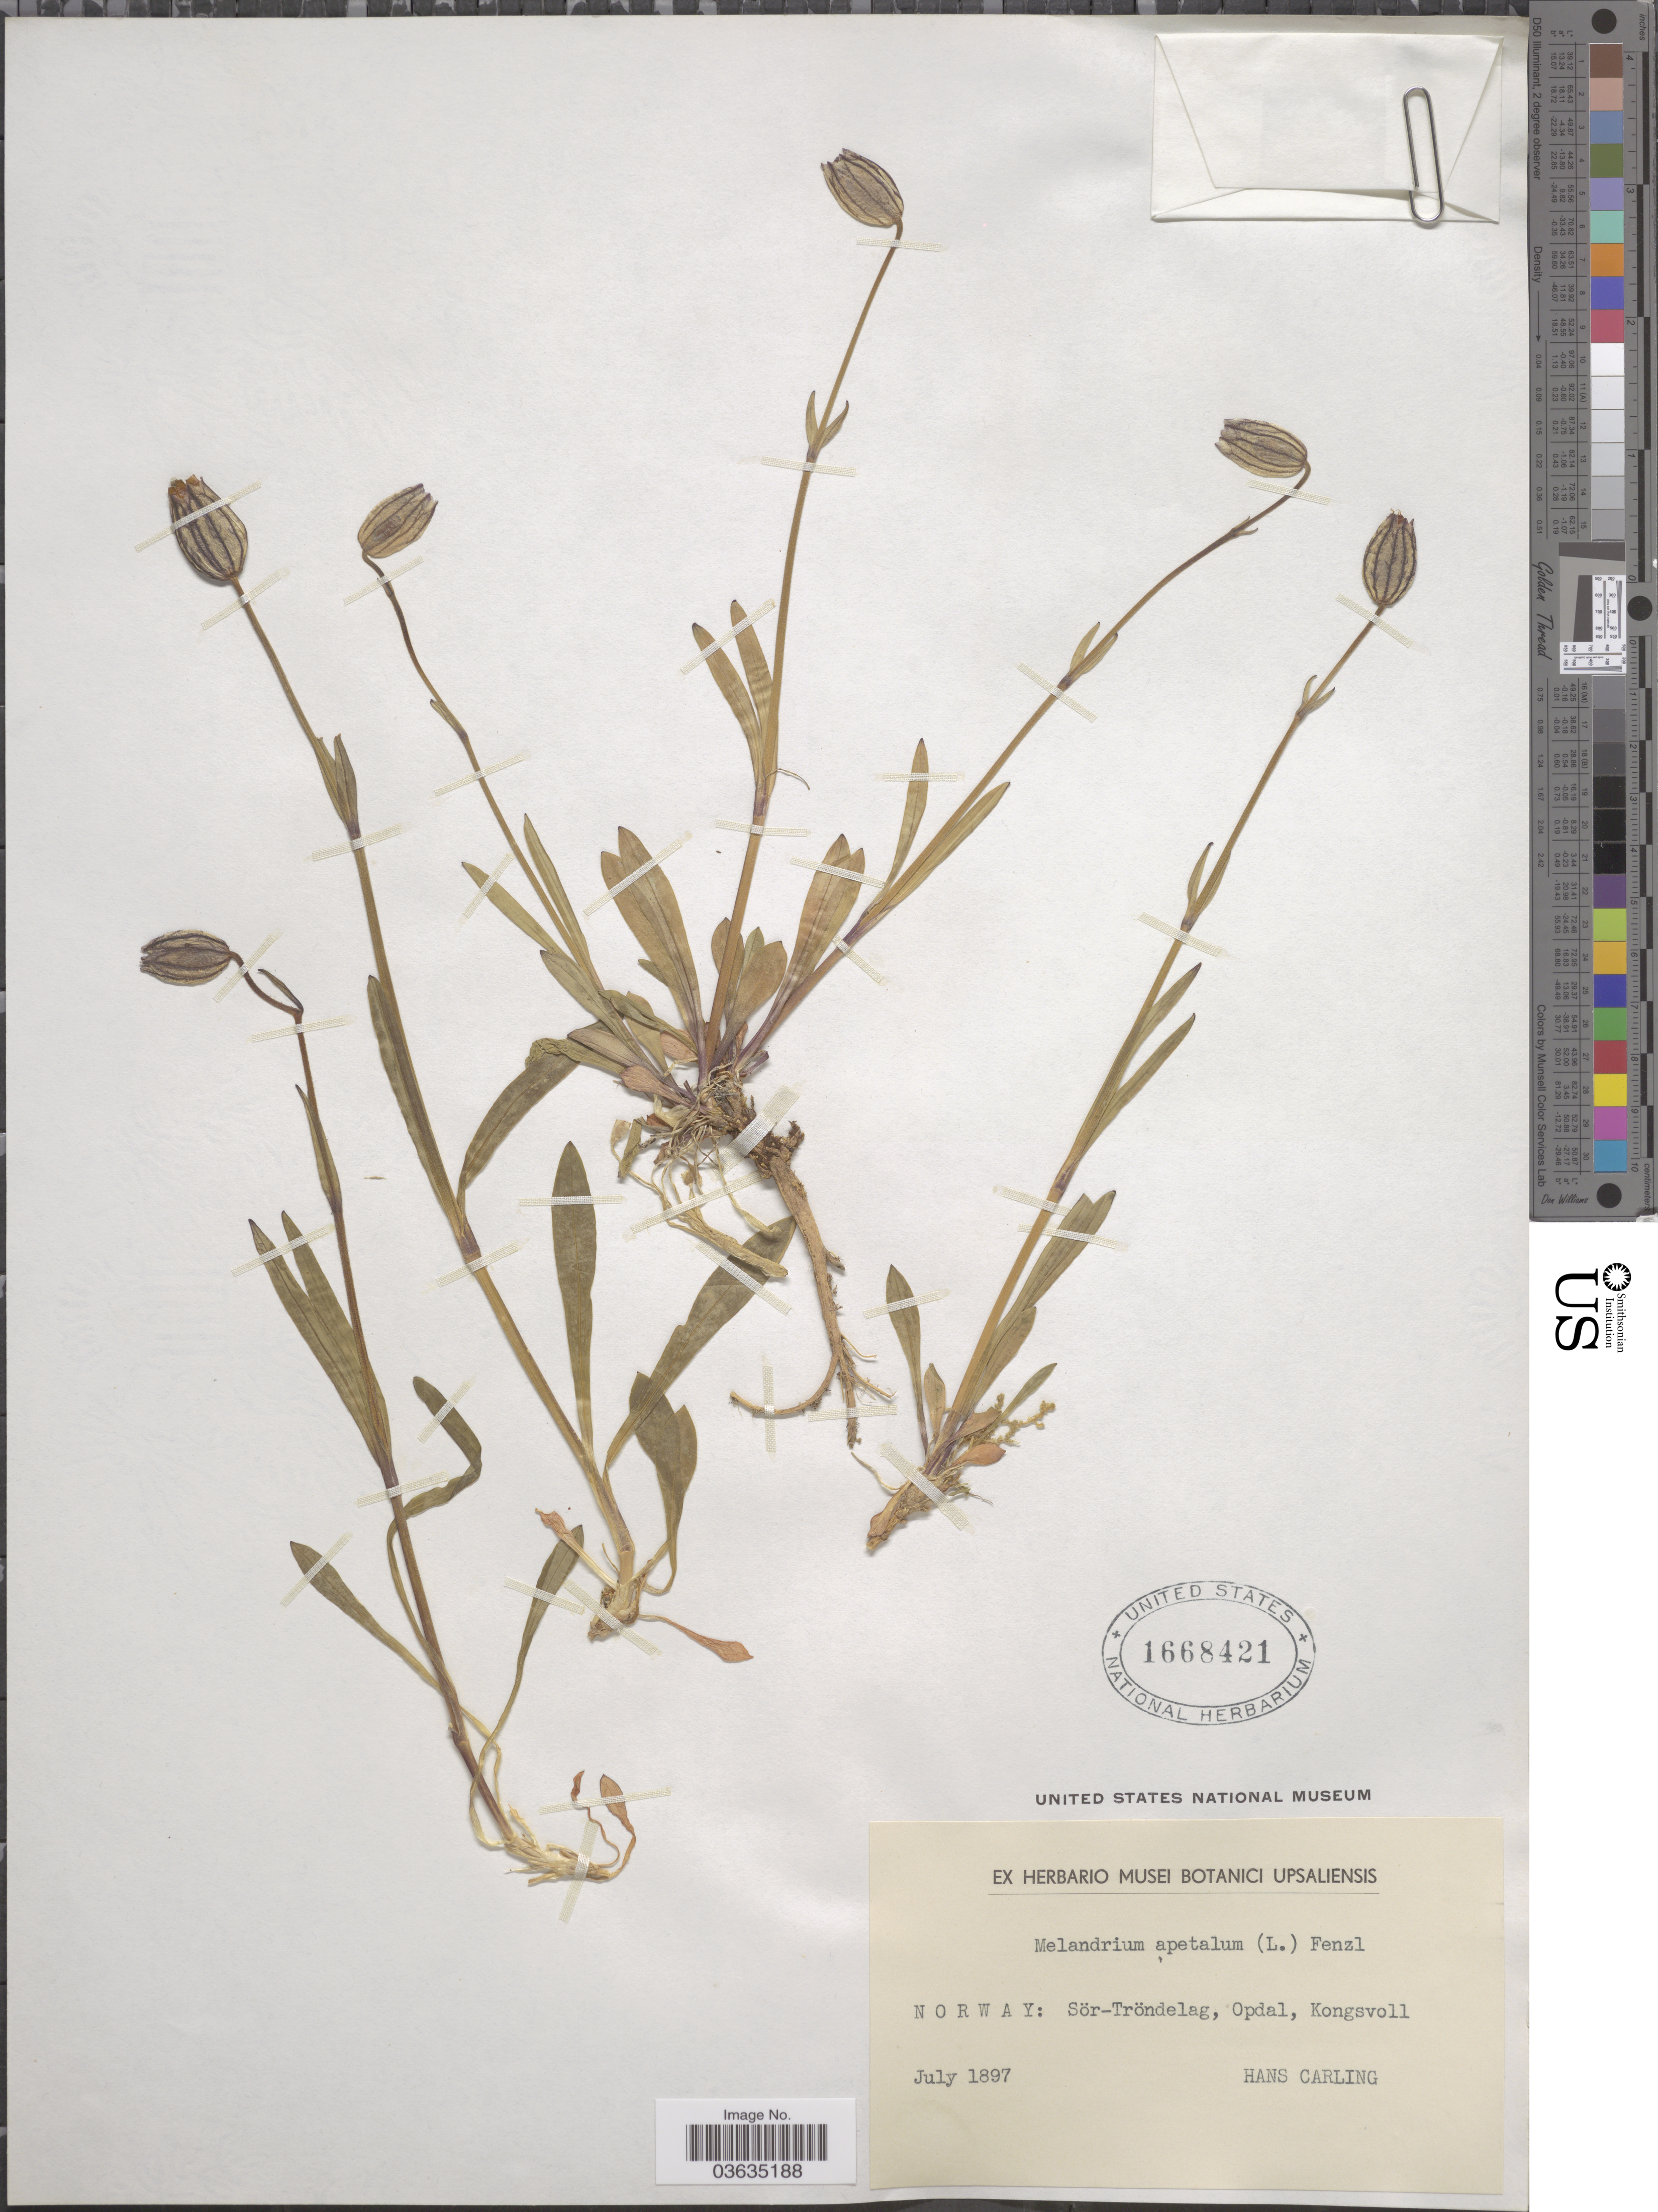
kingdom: Plantae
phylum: Tracheophyta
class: Magnoliopsida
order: Caryophyllales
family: Caryophyllaceae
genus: Silene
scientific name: Silene wahlbergella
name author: Chowdhuri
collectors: H. Carling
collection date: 1897-07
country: Norway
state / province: Trøndelag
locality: Sör-Tröndelag, Opdal, Kongsvoll.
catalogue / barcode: US 1668421